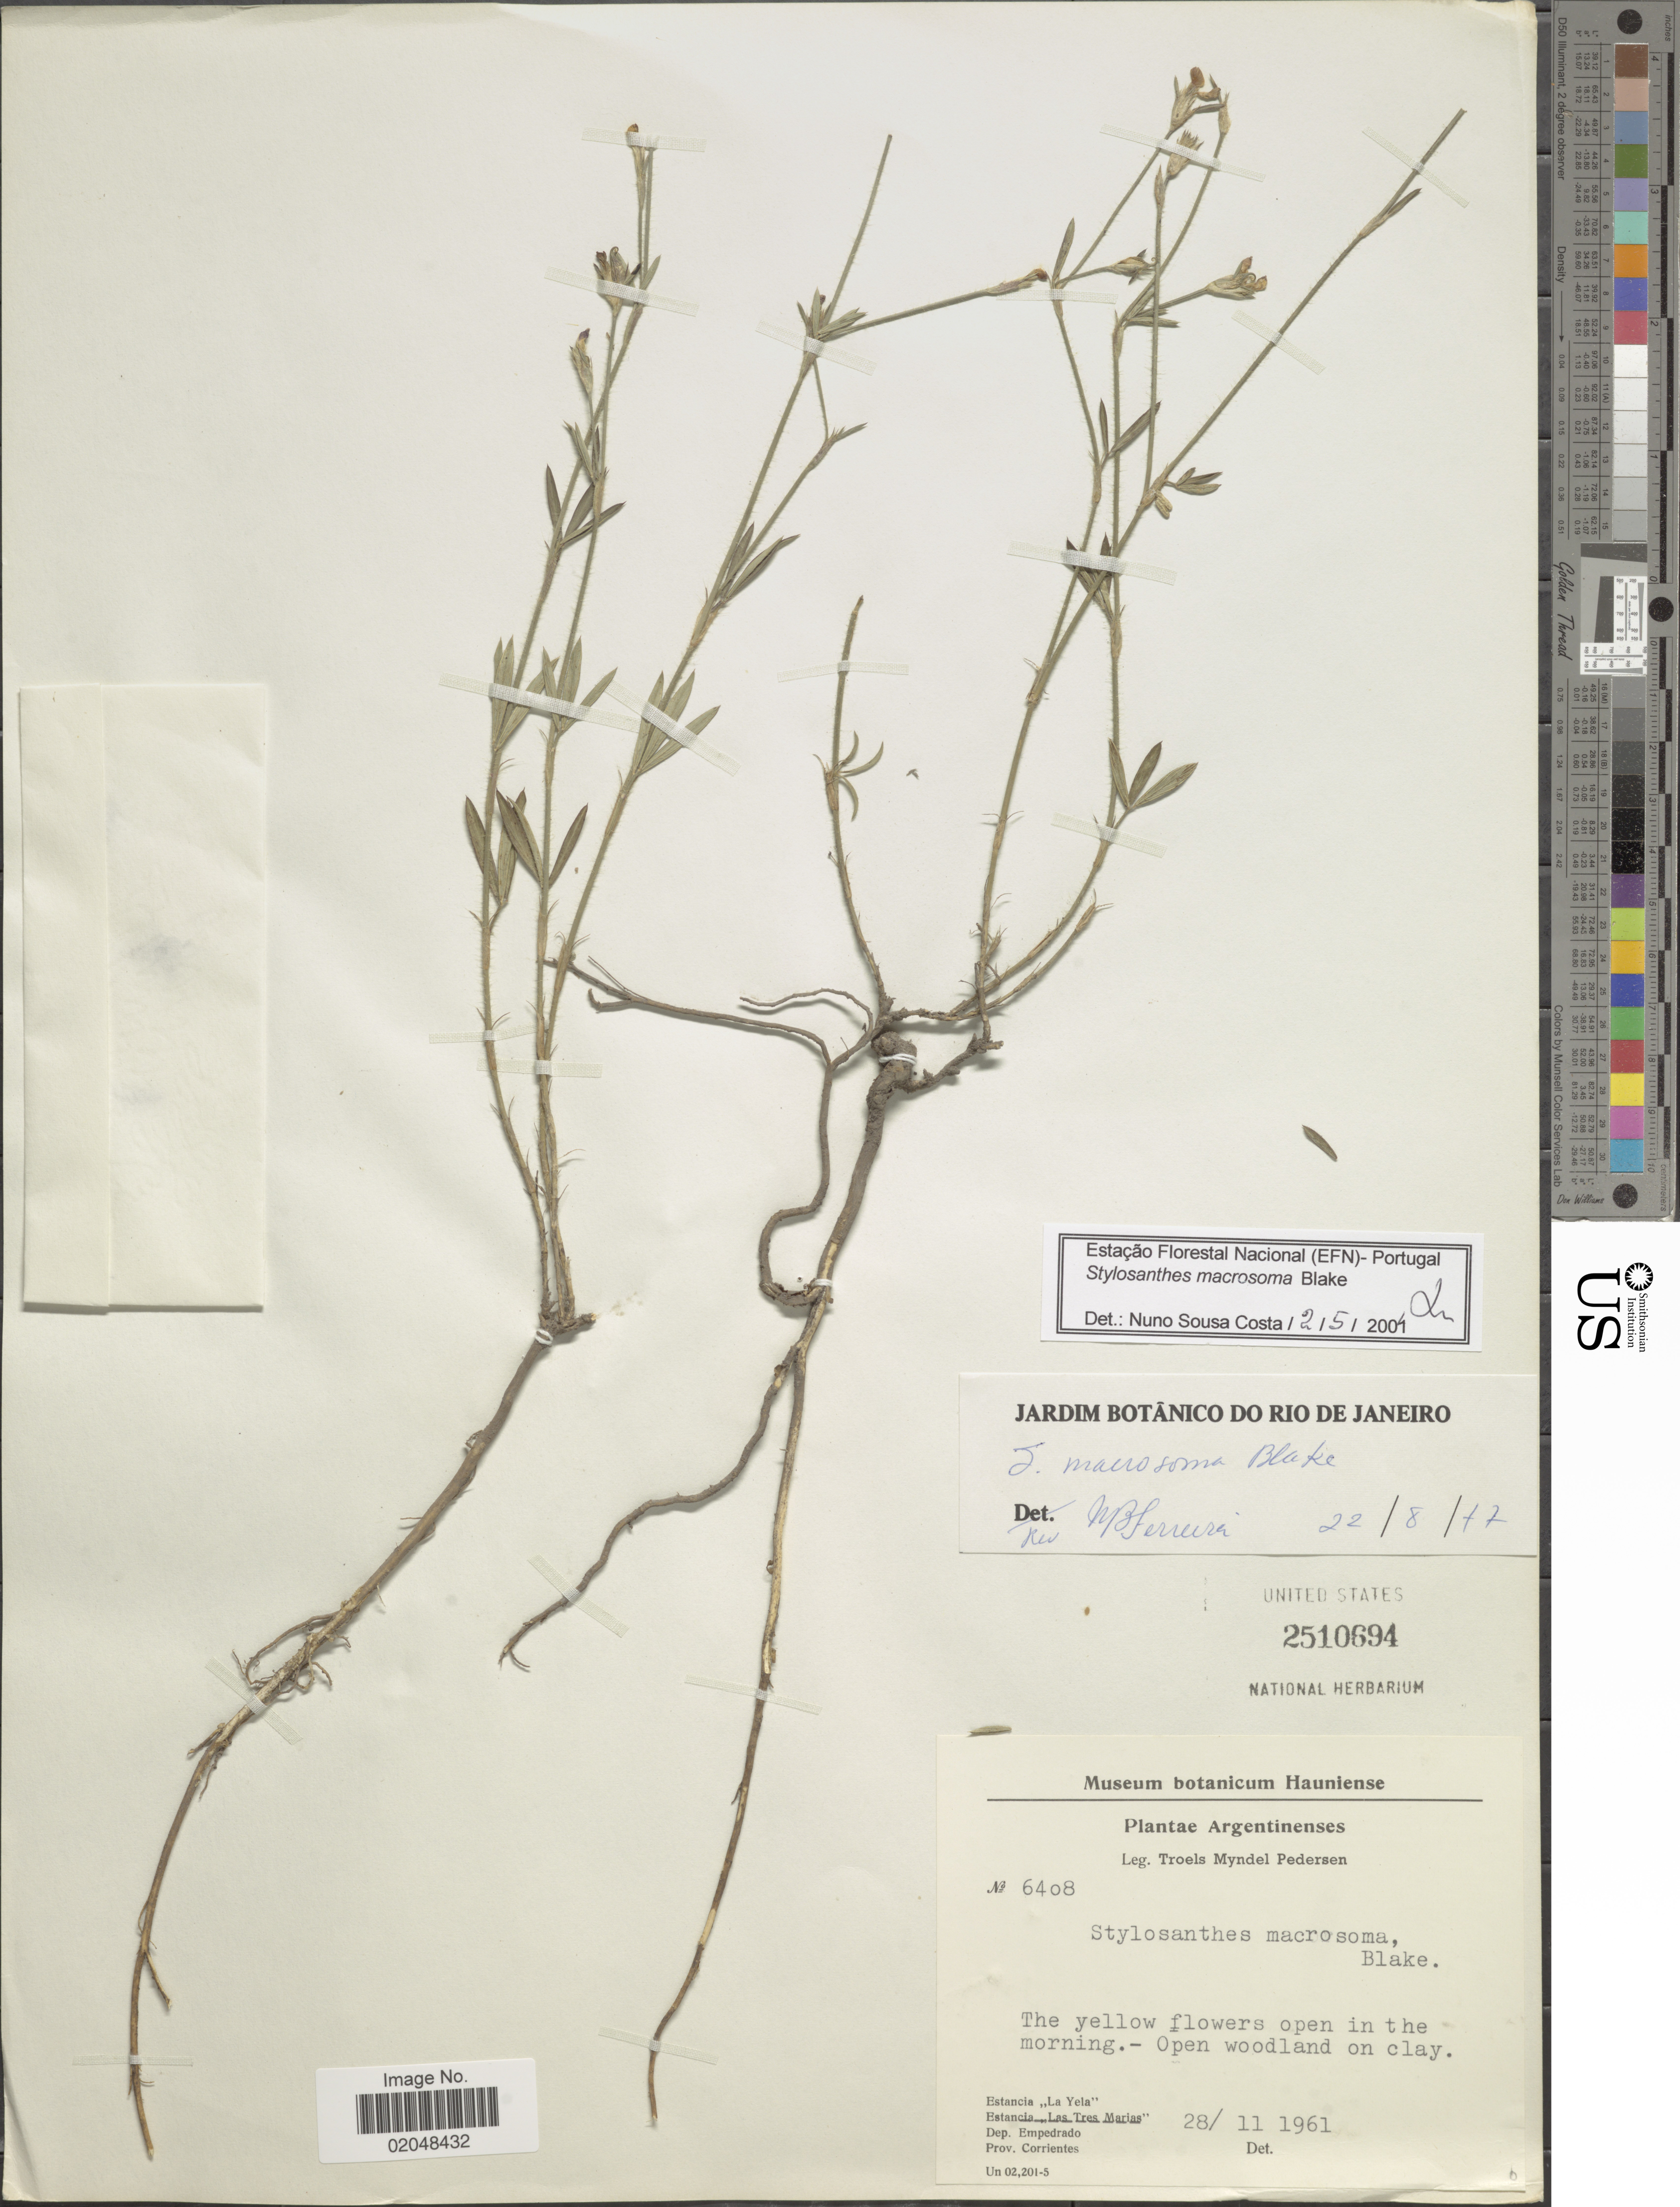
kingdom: Plantae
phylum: Tracheophyta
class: Magnoliopsida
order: Fabales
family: Fabaceae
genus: Stylosanthes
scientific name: Stylosanthes macrosoma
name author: S.F. Blake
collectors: T. Pederson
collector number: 6408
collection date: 1961-11-28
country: Argentina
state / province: Corrientes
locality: Open woodland on clay, Estancia La Yela, Dep. Empedrado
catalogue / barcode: US 2510694